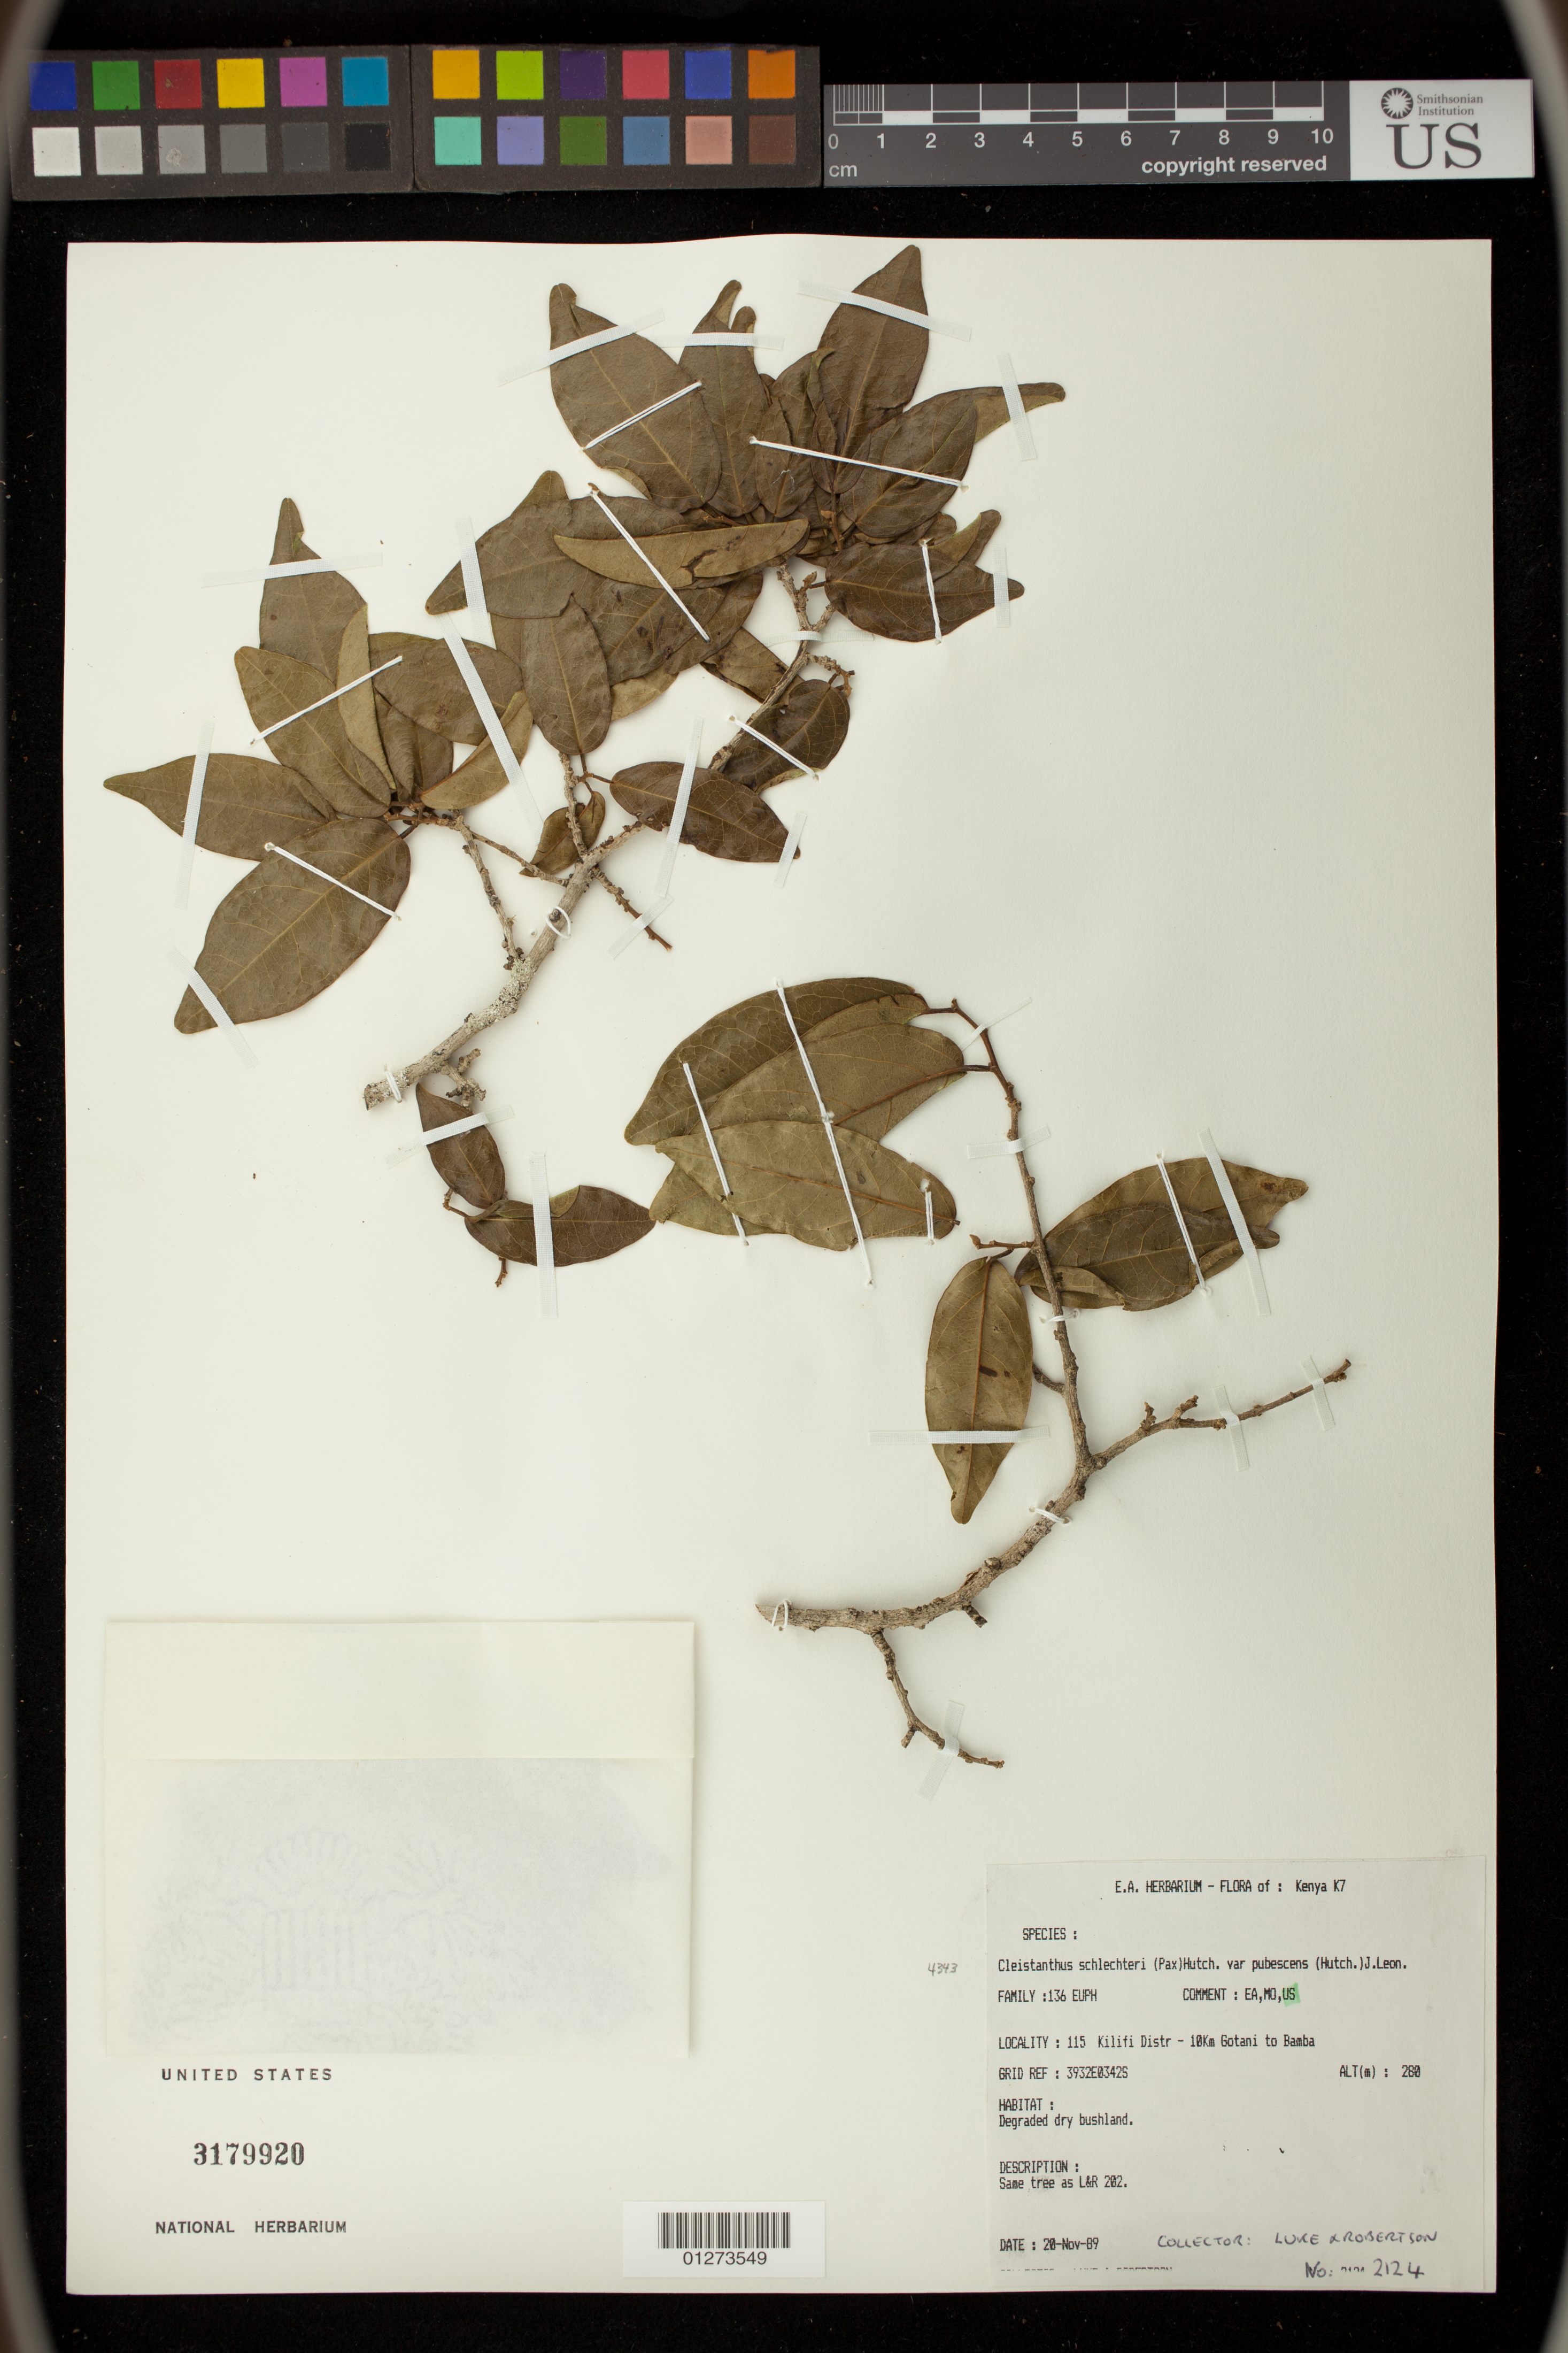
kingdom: Plantae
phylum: Tracheophyta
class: Magnoliopsida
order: Malpighiales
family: Phyllanthaceae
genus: Cleistanthus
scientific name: Cleistanthus schlechteri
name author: (Pax) Hutch.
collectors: -- Luke & -. Robertson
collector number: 2124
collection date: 1989-11-20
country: Kenya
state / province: Kilifi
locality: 115 Kilifi Distr - 10 km Gotani to Bamba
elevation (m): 280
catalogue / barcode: US 3179920